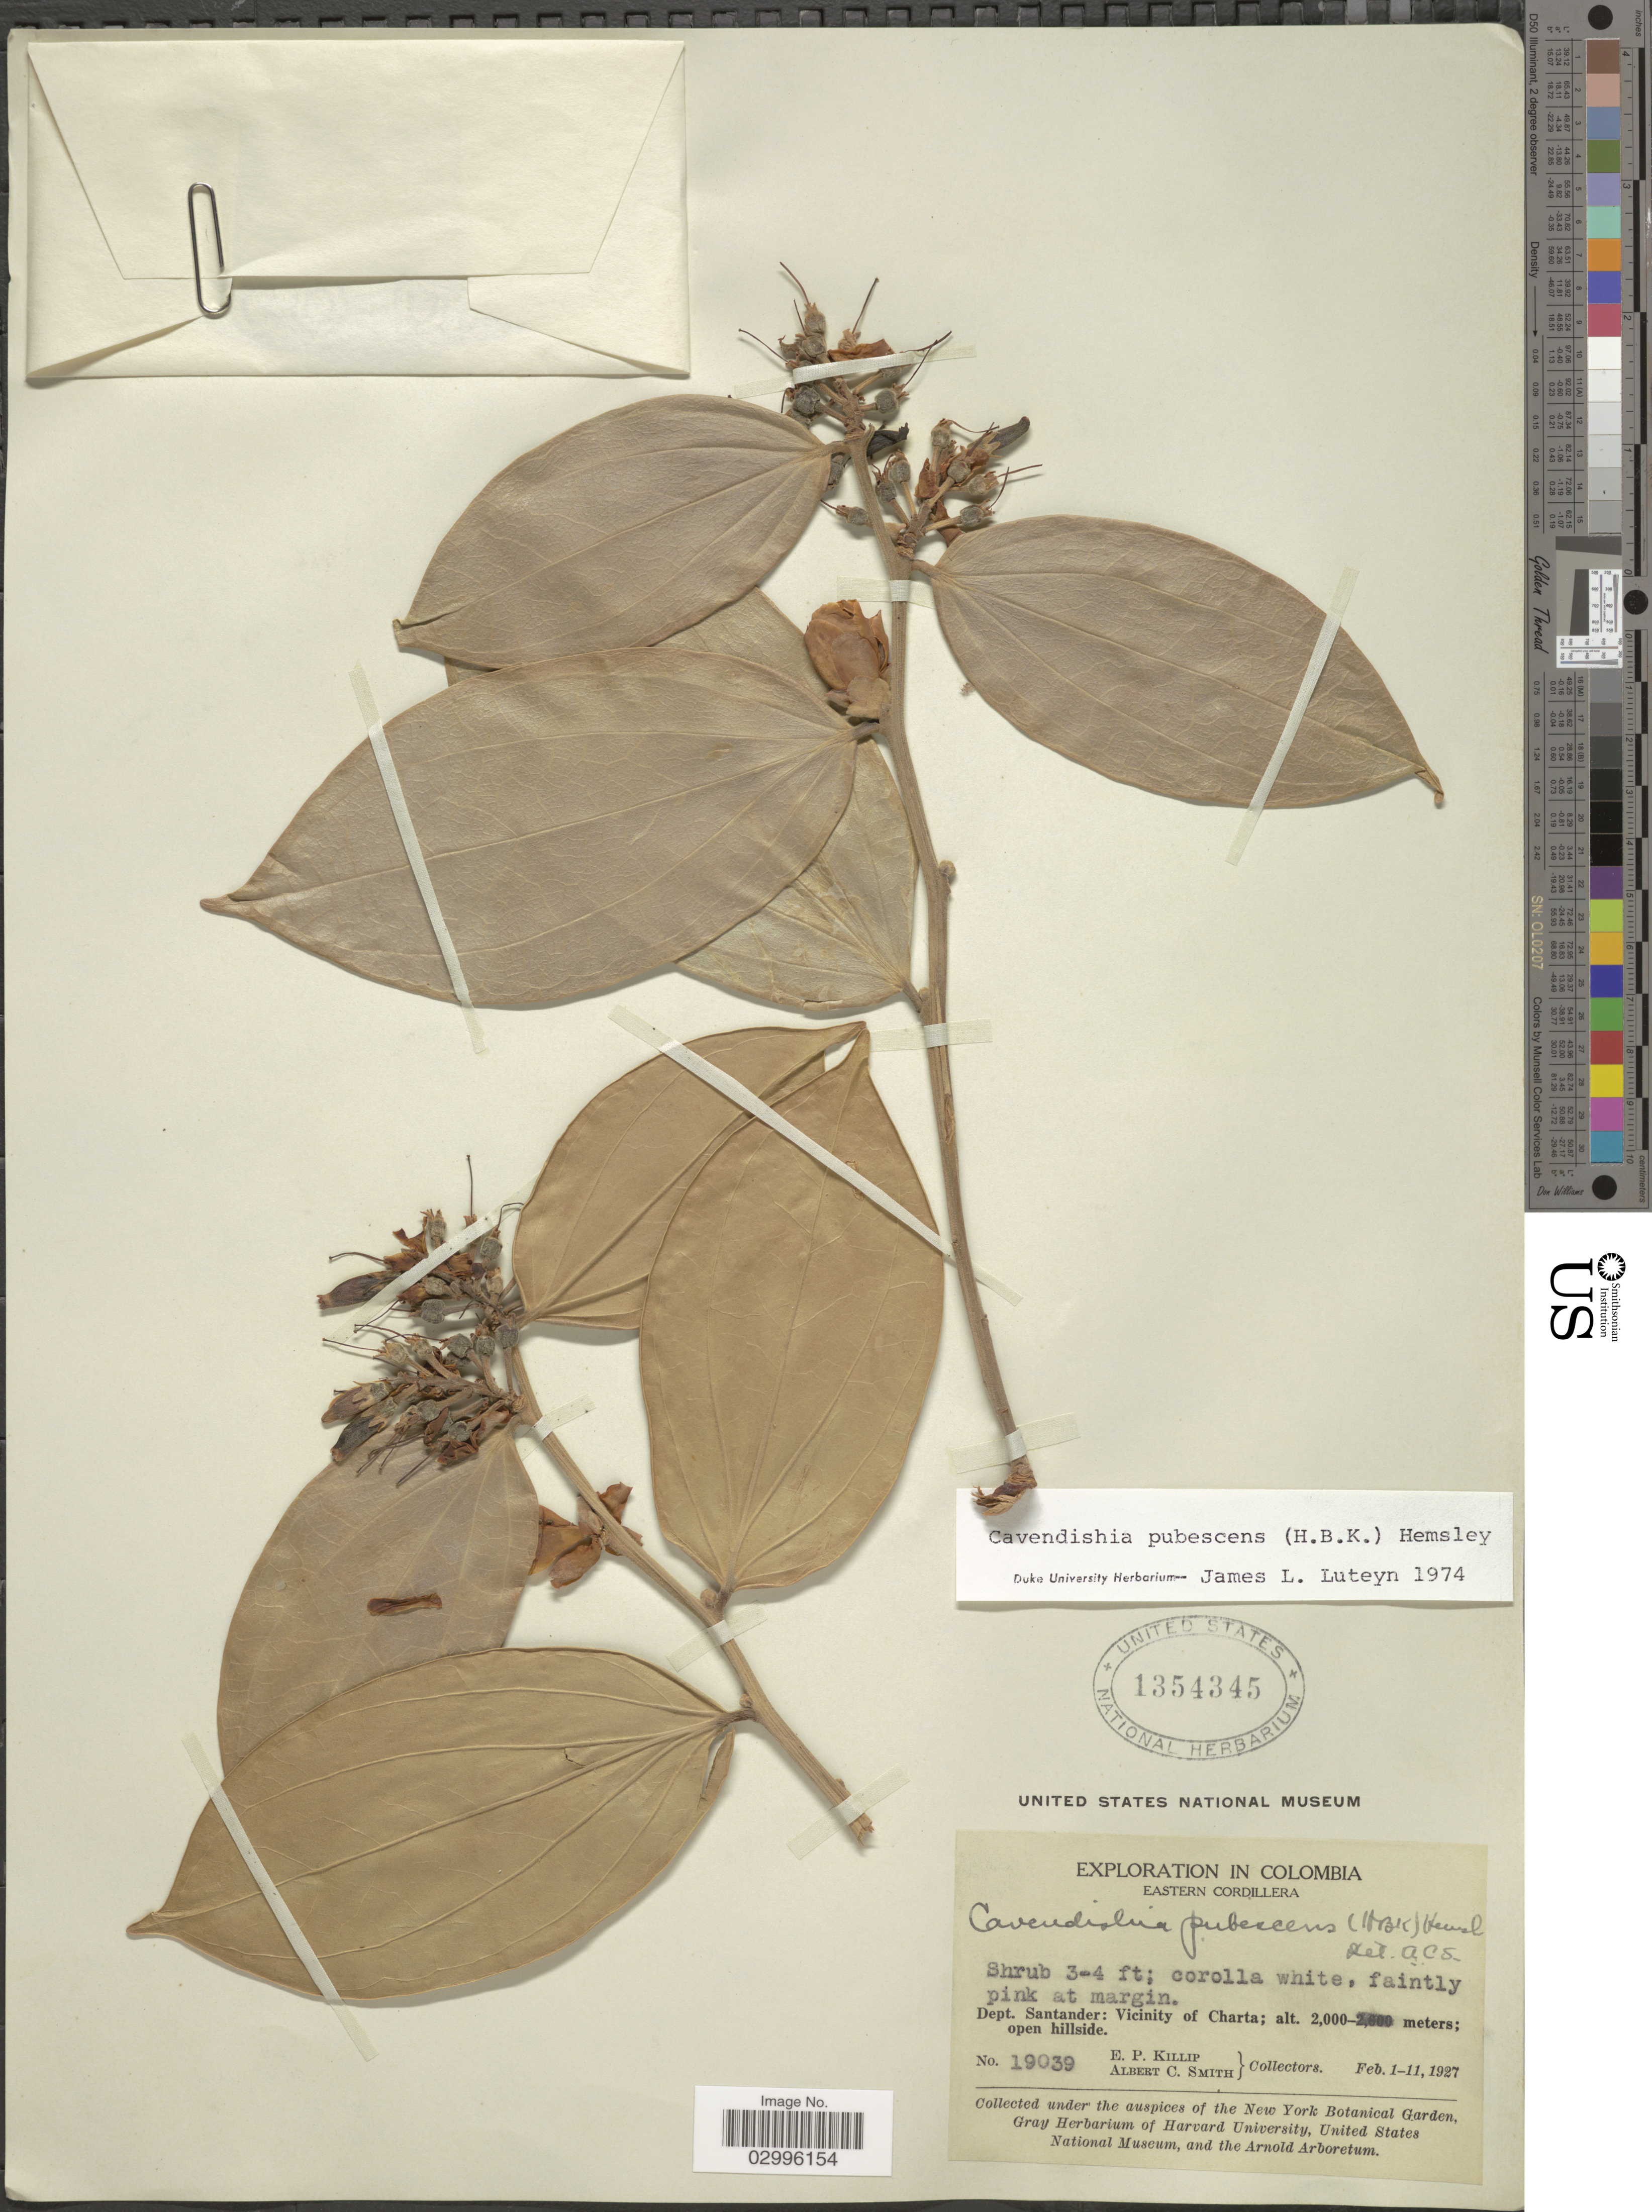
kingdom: Plantae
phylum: Tracheophyta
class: Magnoliopsida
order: Ericales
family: Ericaceae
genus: Cavendishia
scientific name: Cavendishia pubescens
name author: (Kunth) Hemsl.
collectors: E. P. Killip & A. C. Smith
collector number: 19039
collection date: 1927-02-01/1927-02-11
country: Colombia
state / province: Santander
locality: Eastern Cordillera. Dept. Santander: Vicinity of Charta.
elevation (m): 2000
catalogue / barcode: US 1354345